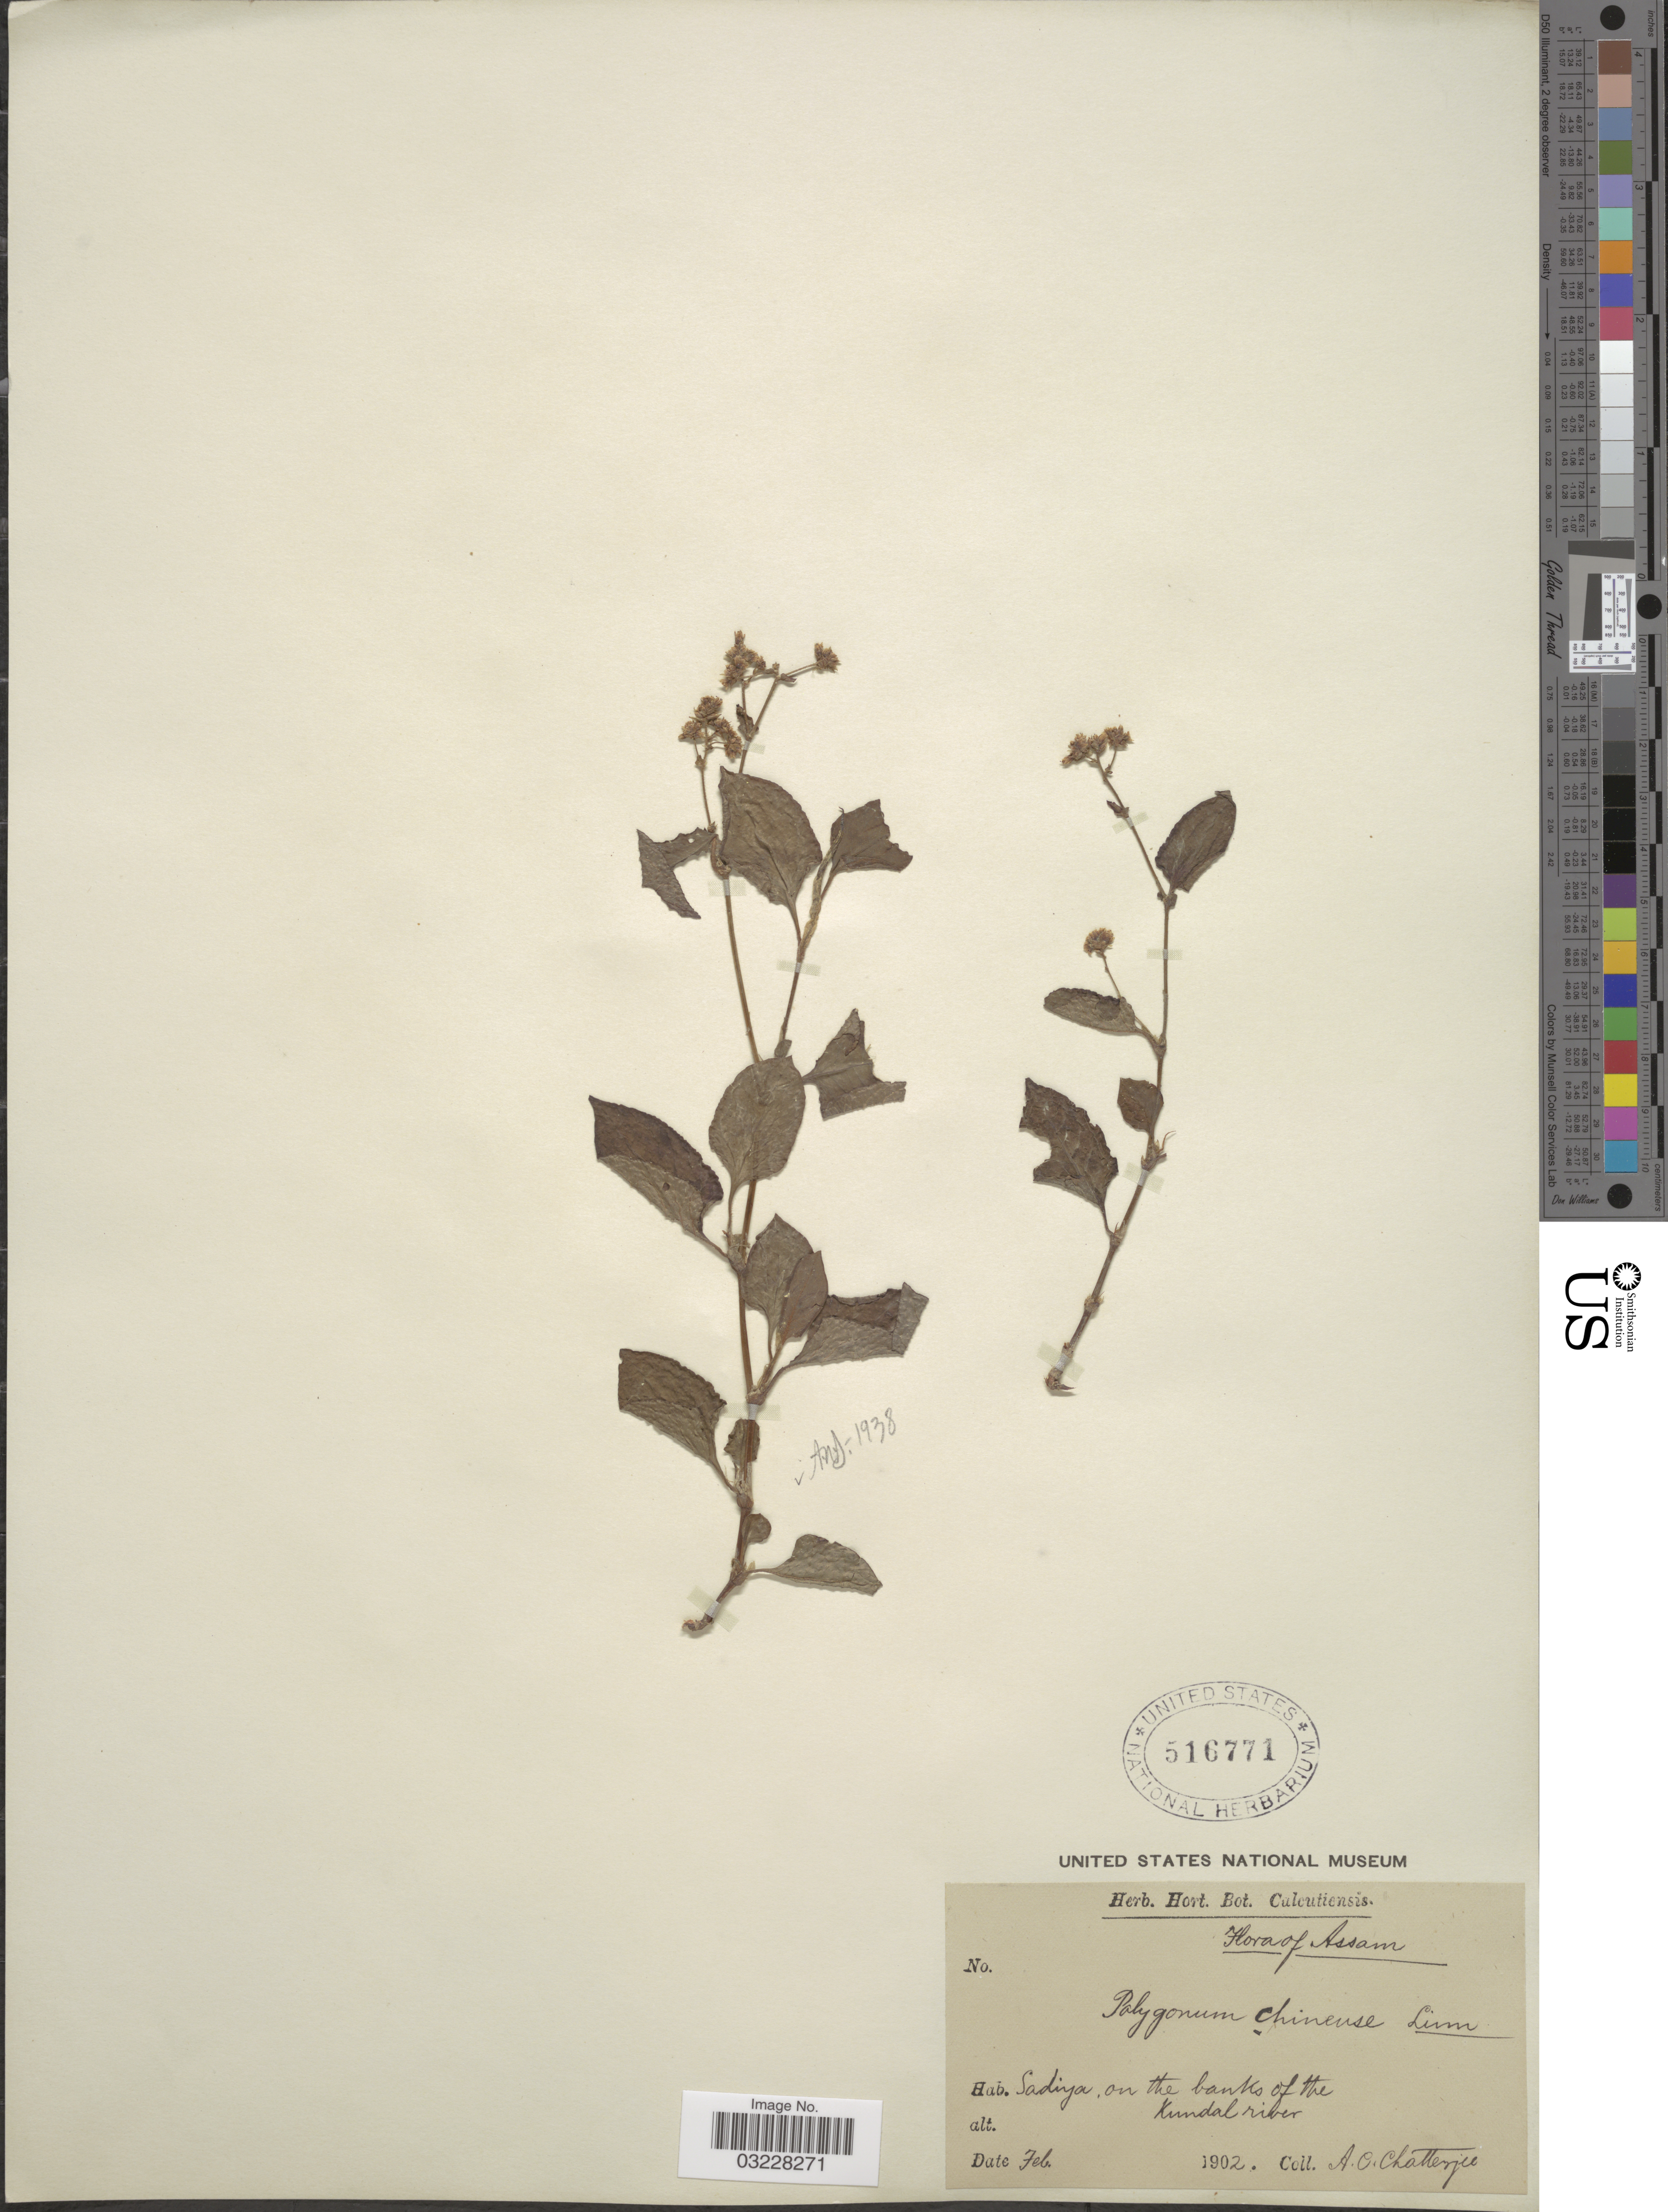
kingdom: Plantae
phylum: Tracheophyta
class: Magnoliopsida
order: Caryophyllales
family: Polygonaceae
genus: Polygonum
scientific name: Polygonum chinense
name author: L.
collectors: A. Chatterjee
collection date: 1902-02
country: India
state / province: Assam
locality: Sadiya, on the banks of the Kundal river.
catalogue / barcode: US 516771